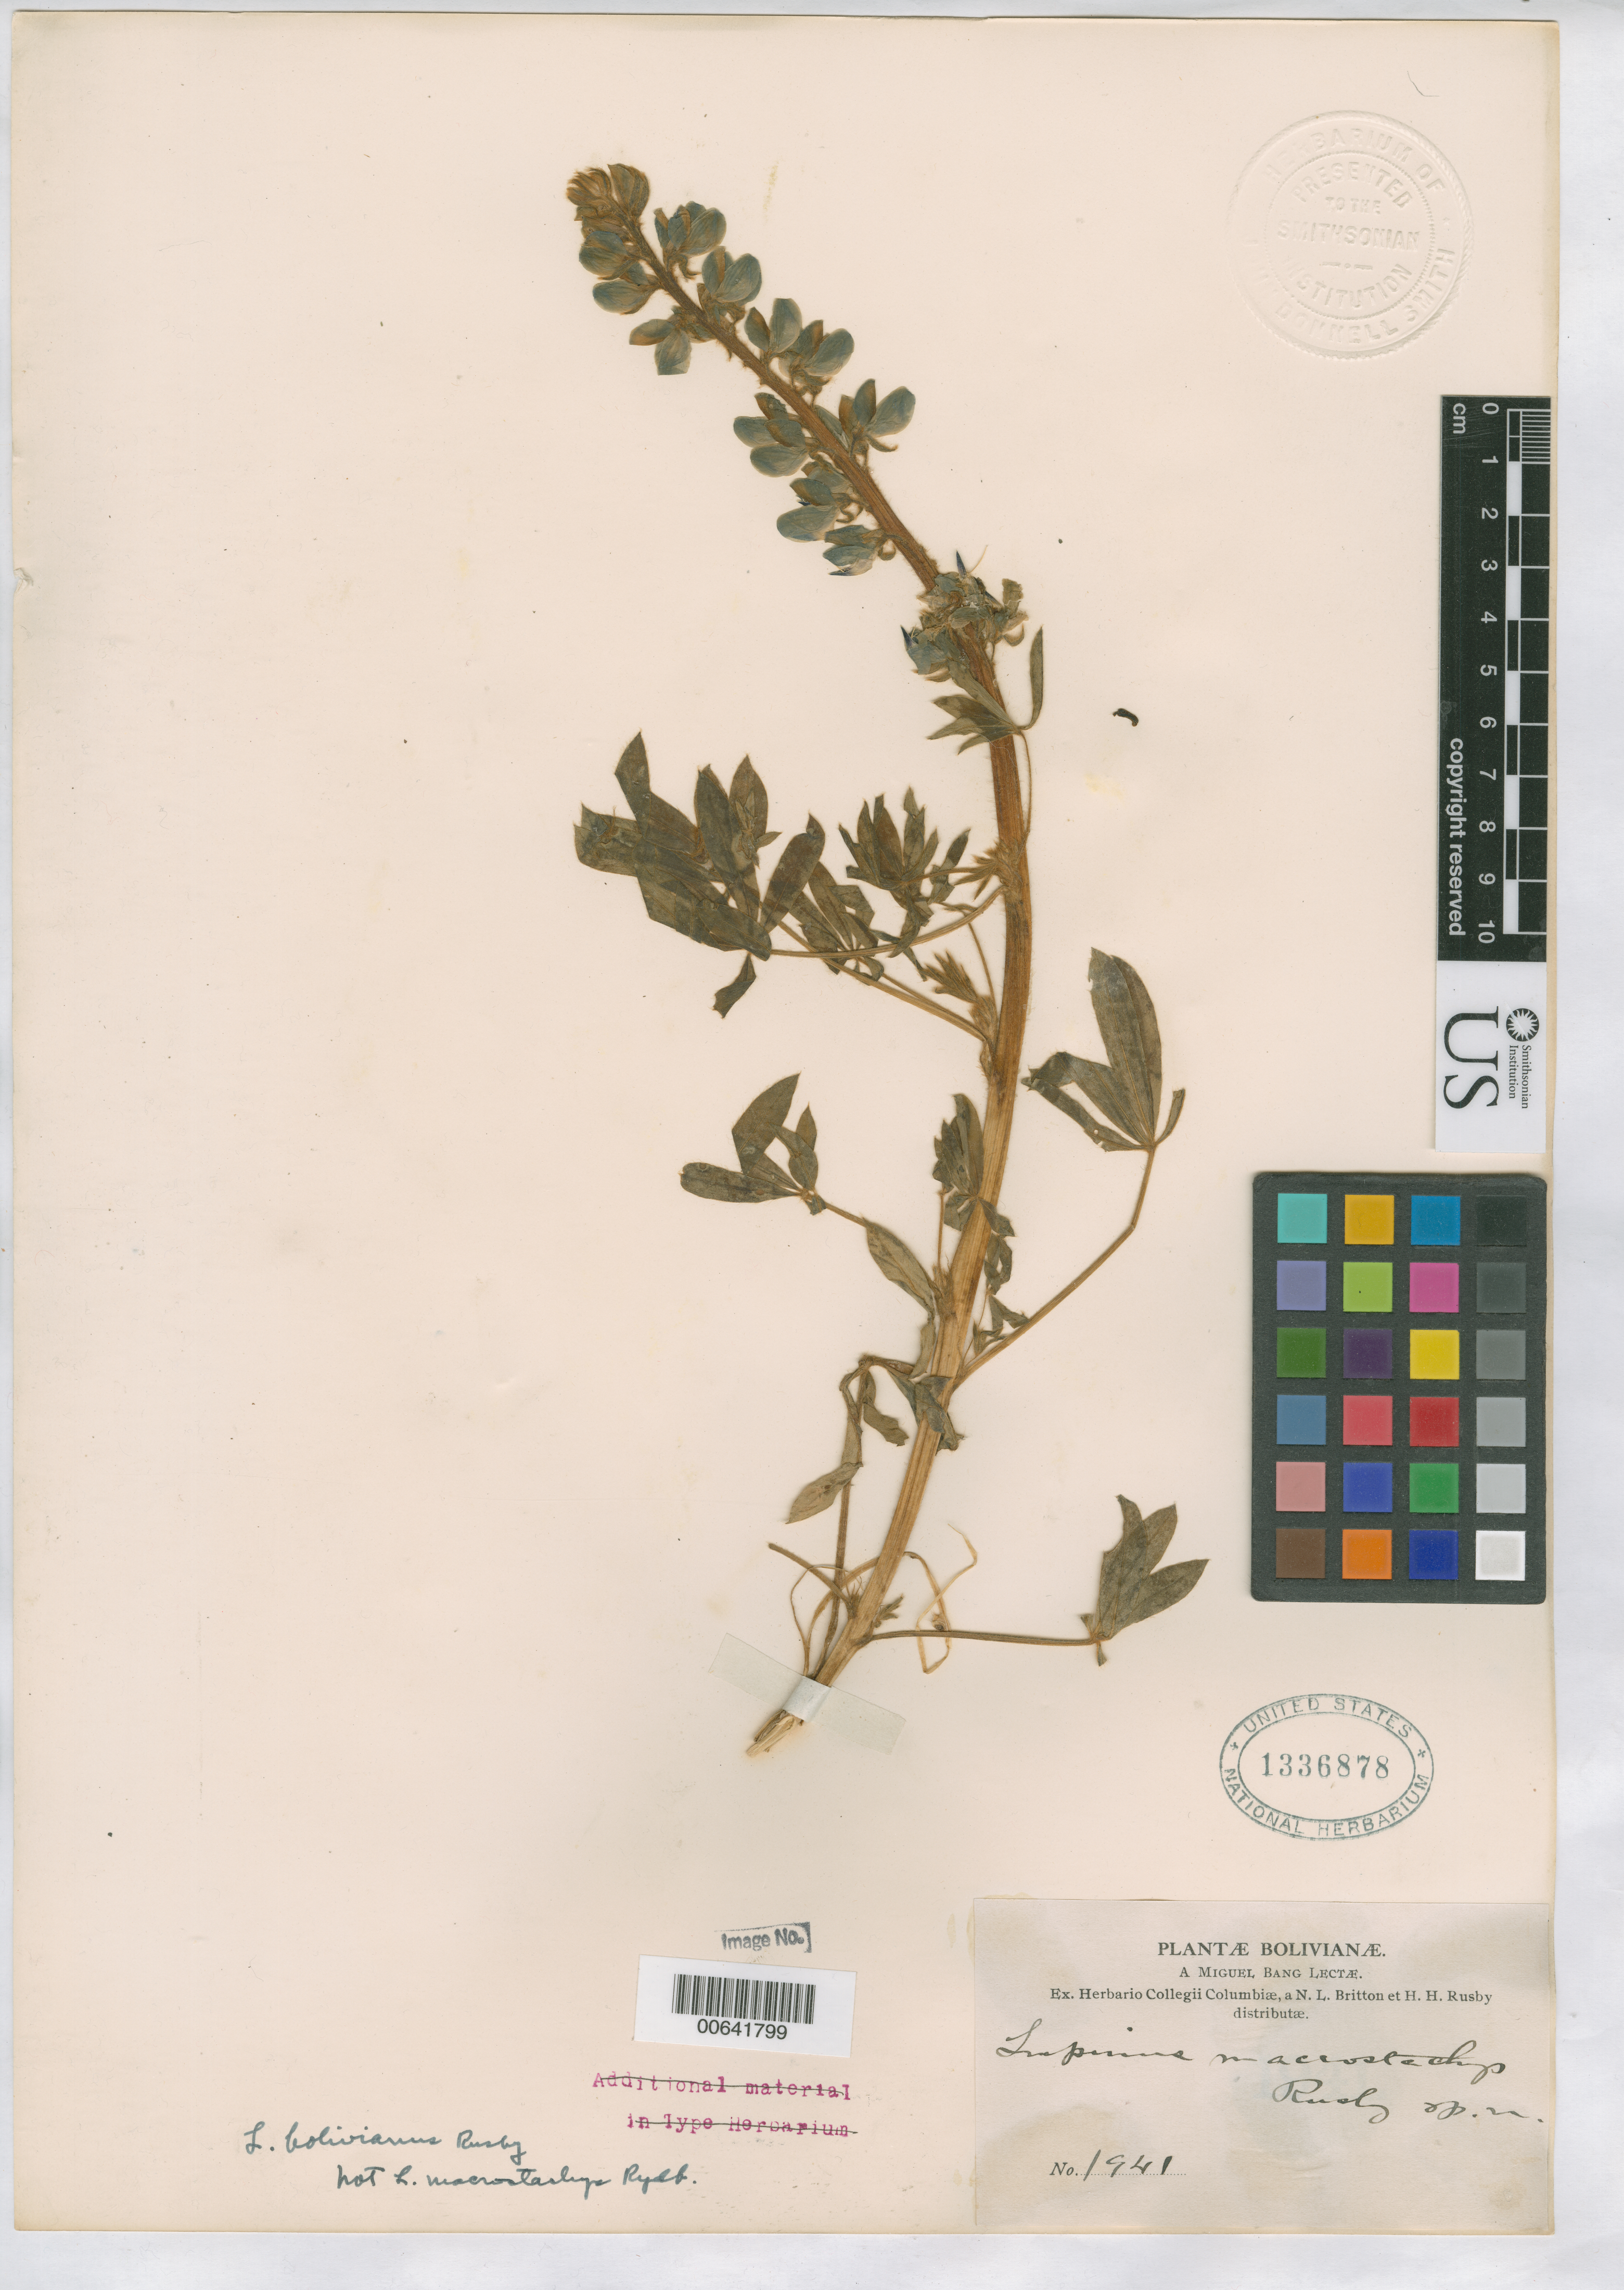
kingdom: Plantae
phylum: Tracheophyta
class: Magnoliopsida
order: Fabales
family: Fabaceae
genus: Lupinus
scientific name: Lupinus macrostachys Rusby, nom. illeg.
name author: Rusby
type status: Isotype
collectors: M. Bang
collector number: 1941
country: Bolivia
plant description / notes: Type of both Lupinus macrostachys Rusby, nom. illeg. (later homonym of Lupinus macrostachys Rydberg) and Lupinus bolivianus Rusby ex C.P. Smith, nom. nov. (replacement name).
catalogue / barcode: US 1336878